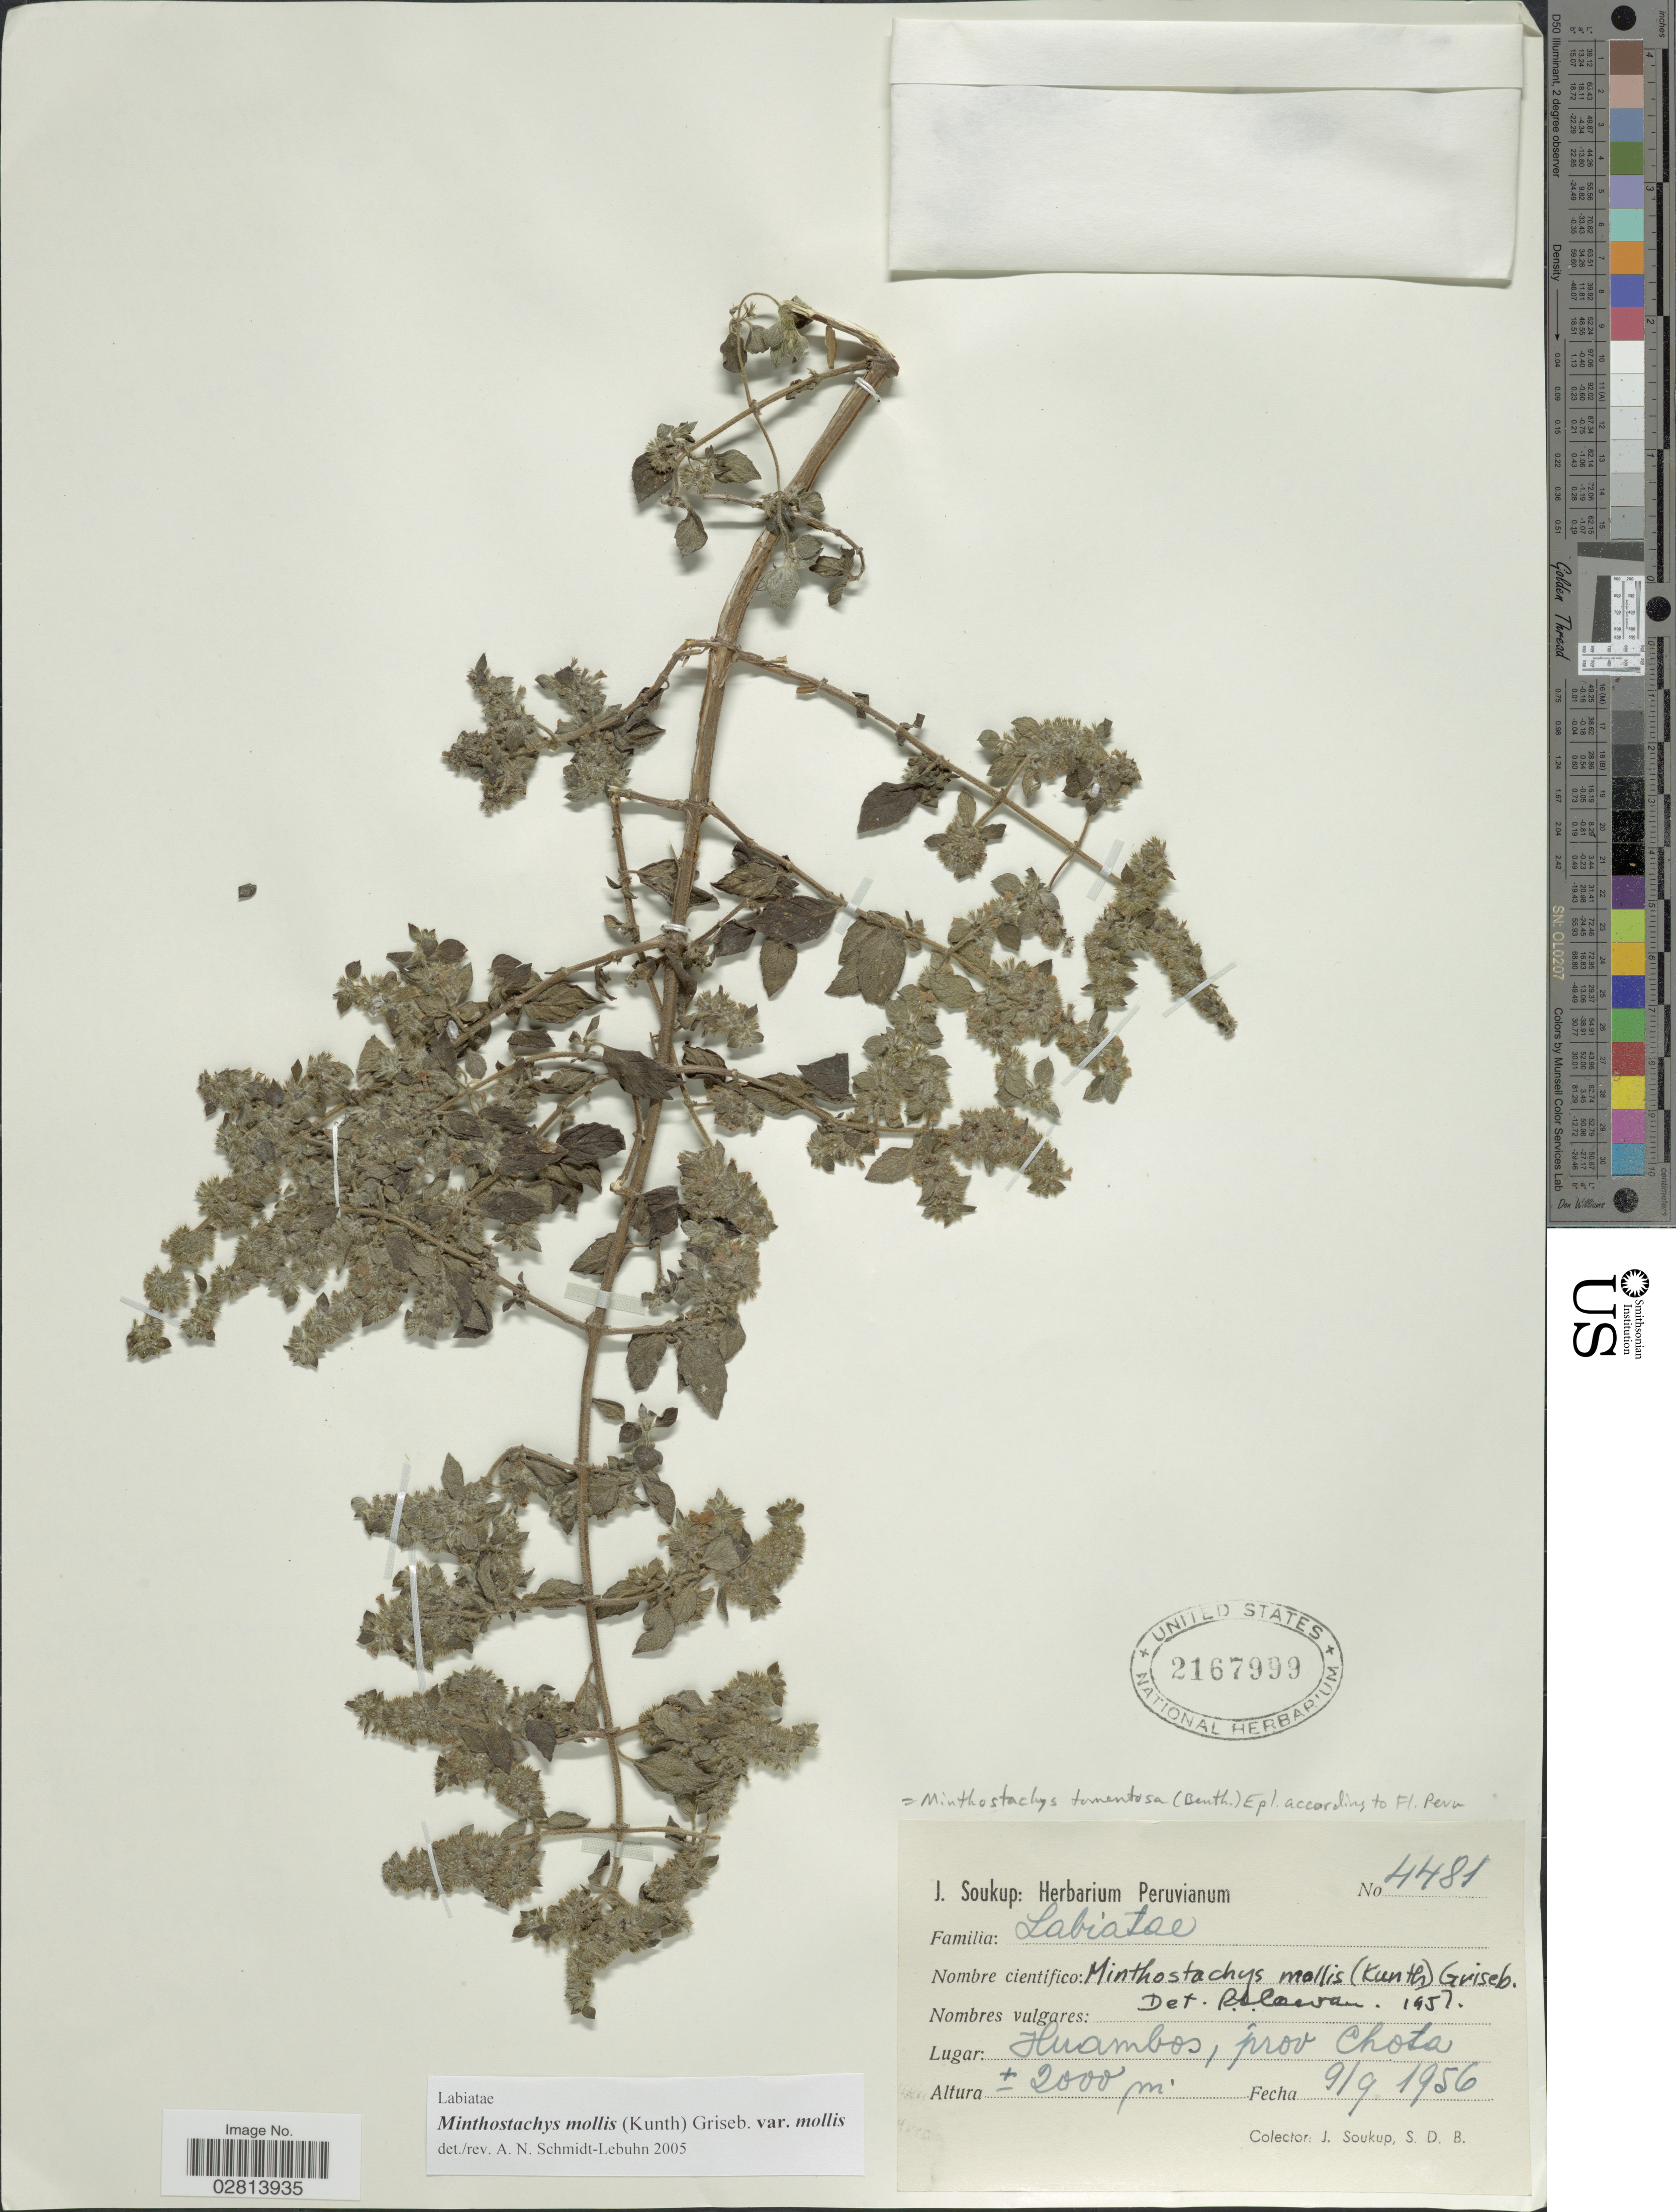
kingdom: Plantae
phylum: Tracheophyta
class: Magnoliopsida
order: Lamiales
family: Lamiaceae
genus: Minthostachys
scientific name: Minthostachys mollis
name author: (Kunth) Griseb.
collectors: J. Soukup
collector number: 4481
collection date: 1956-09-09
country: Peru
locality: Huambos, prov. Chota.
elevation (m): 2000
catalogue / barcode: US 2167999